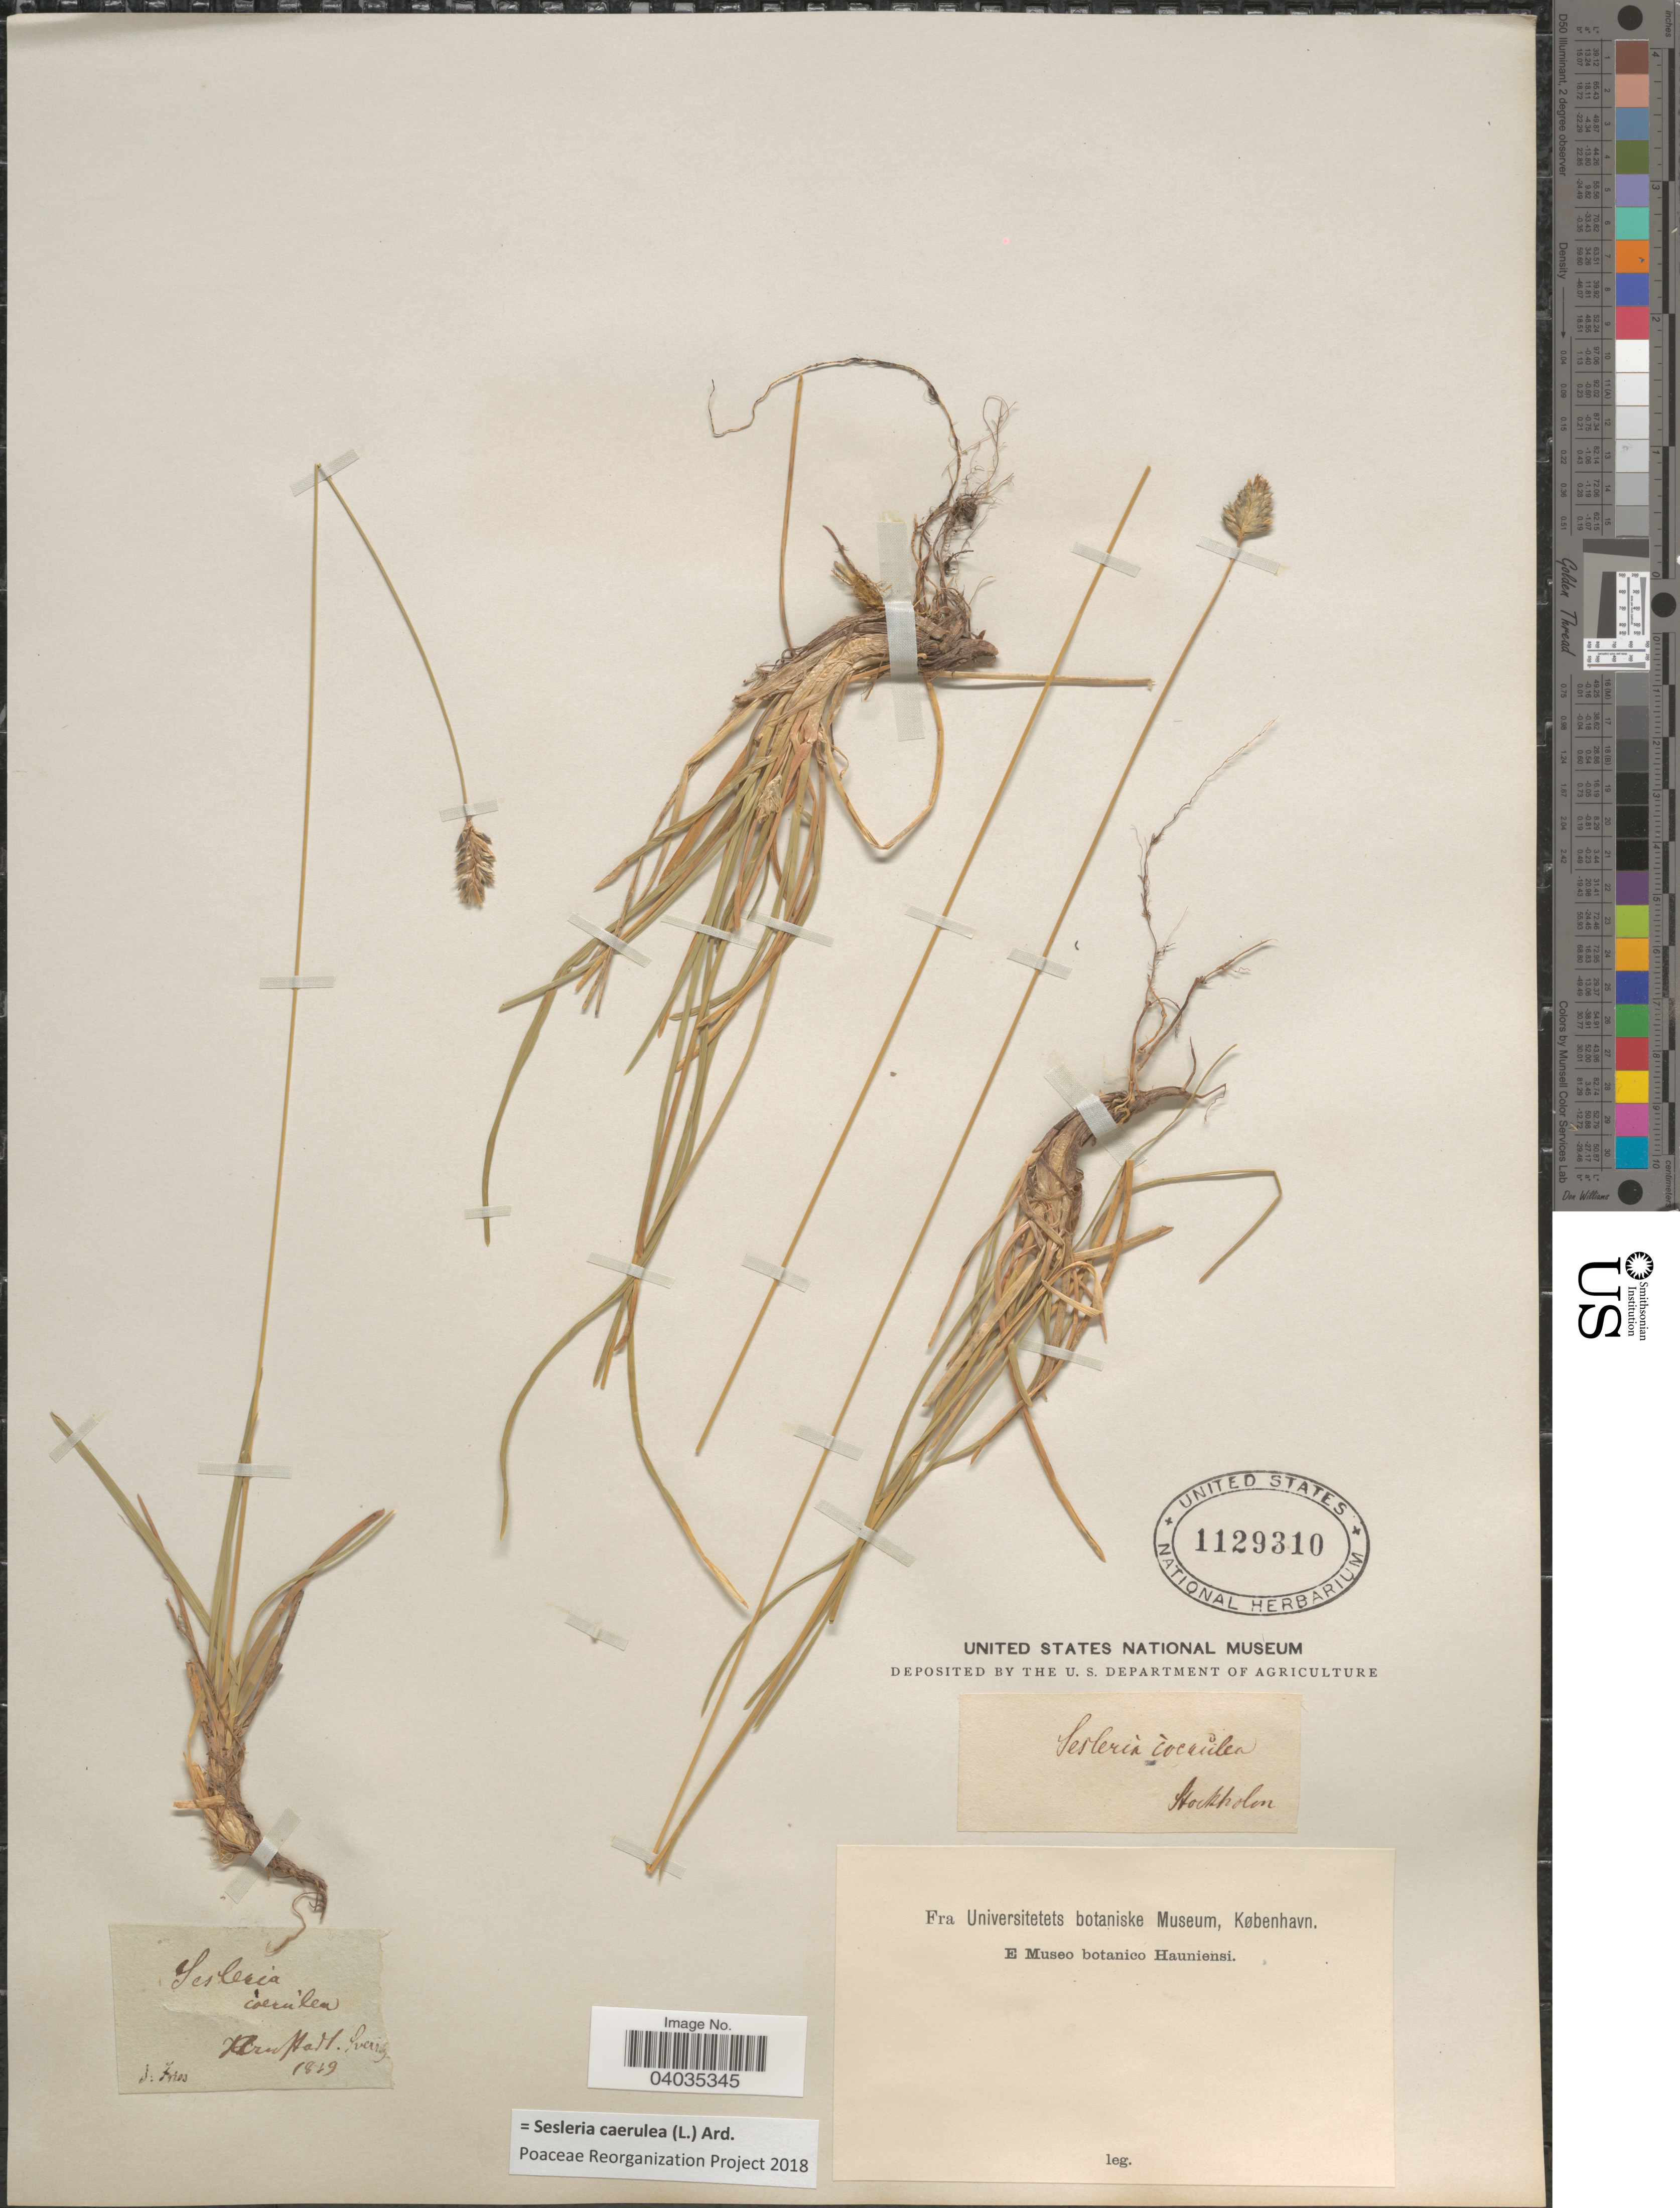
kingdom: Plantae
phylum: Tracheophyta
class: Liliopsida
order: Poales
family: Poaceae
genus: Sesleria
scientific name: Sesleria caerulea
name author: (L.) Ard.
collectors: F. Karo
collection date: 1829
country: Sweden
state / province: Stockholm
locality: Are, Gotl. Sverrig.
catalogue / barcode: US 1129310